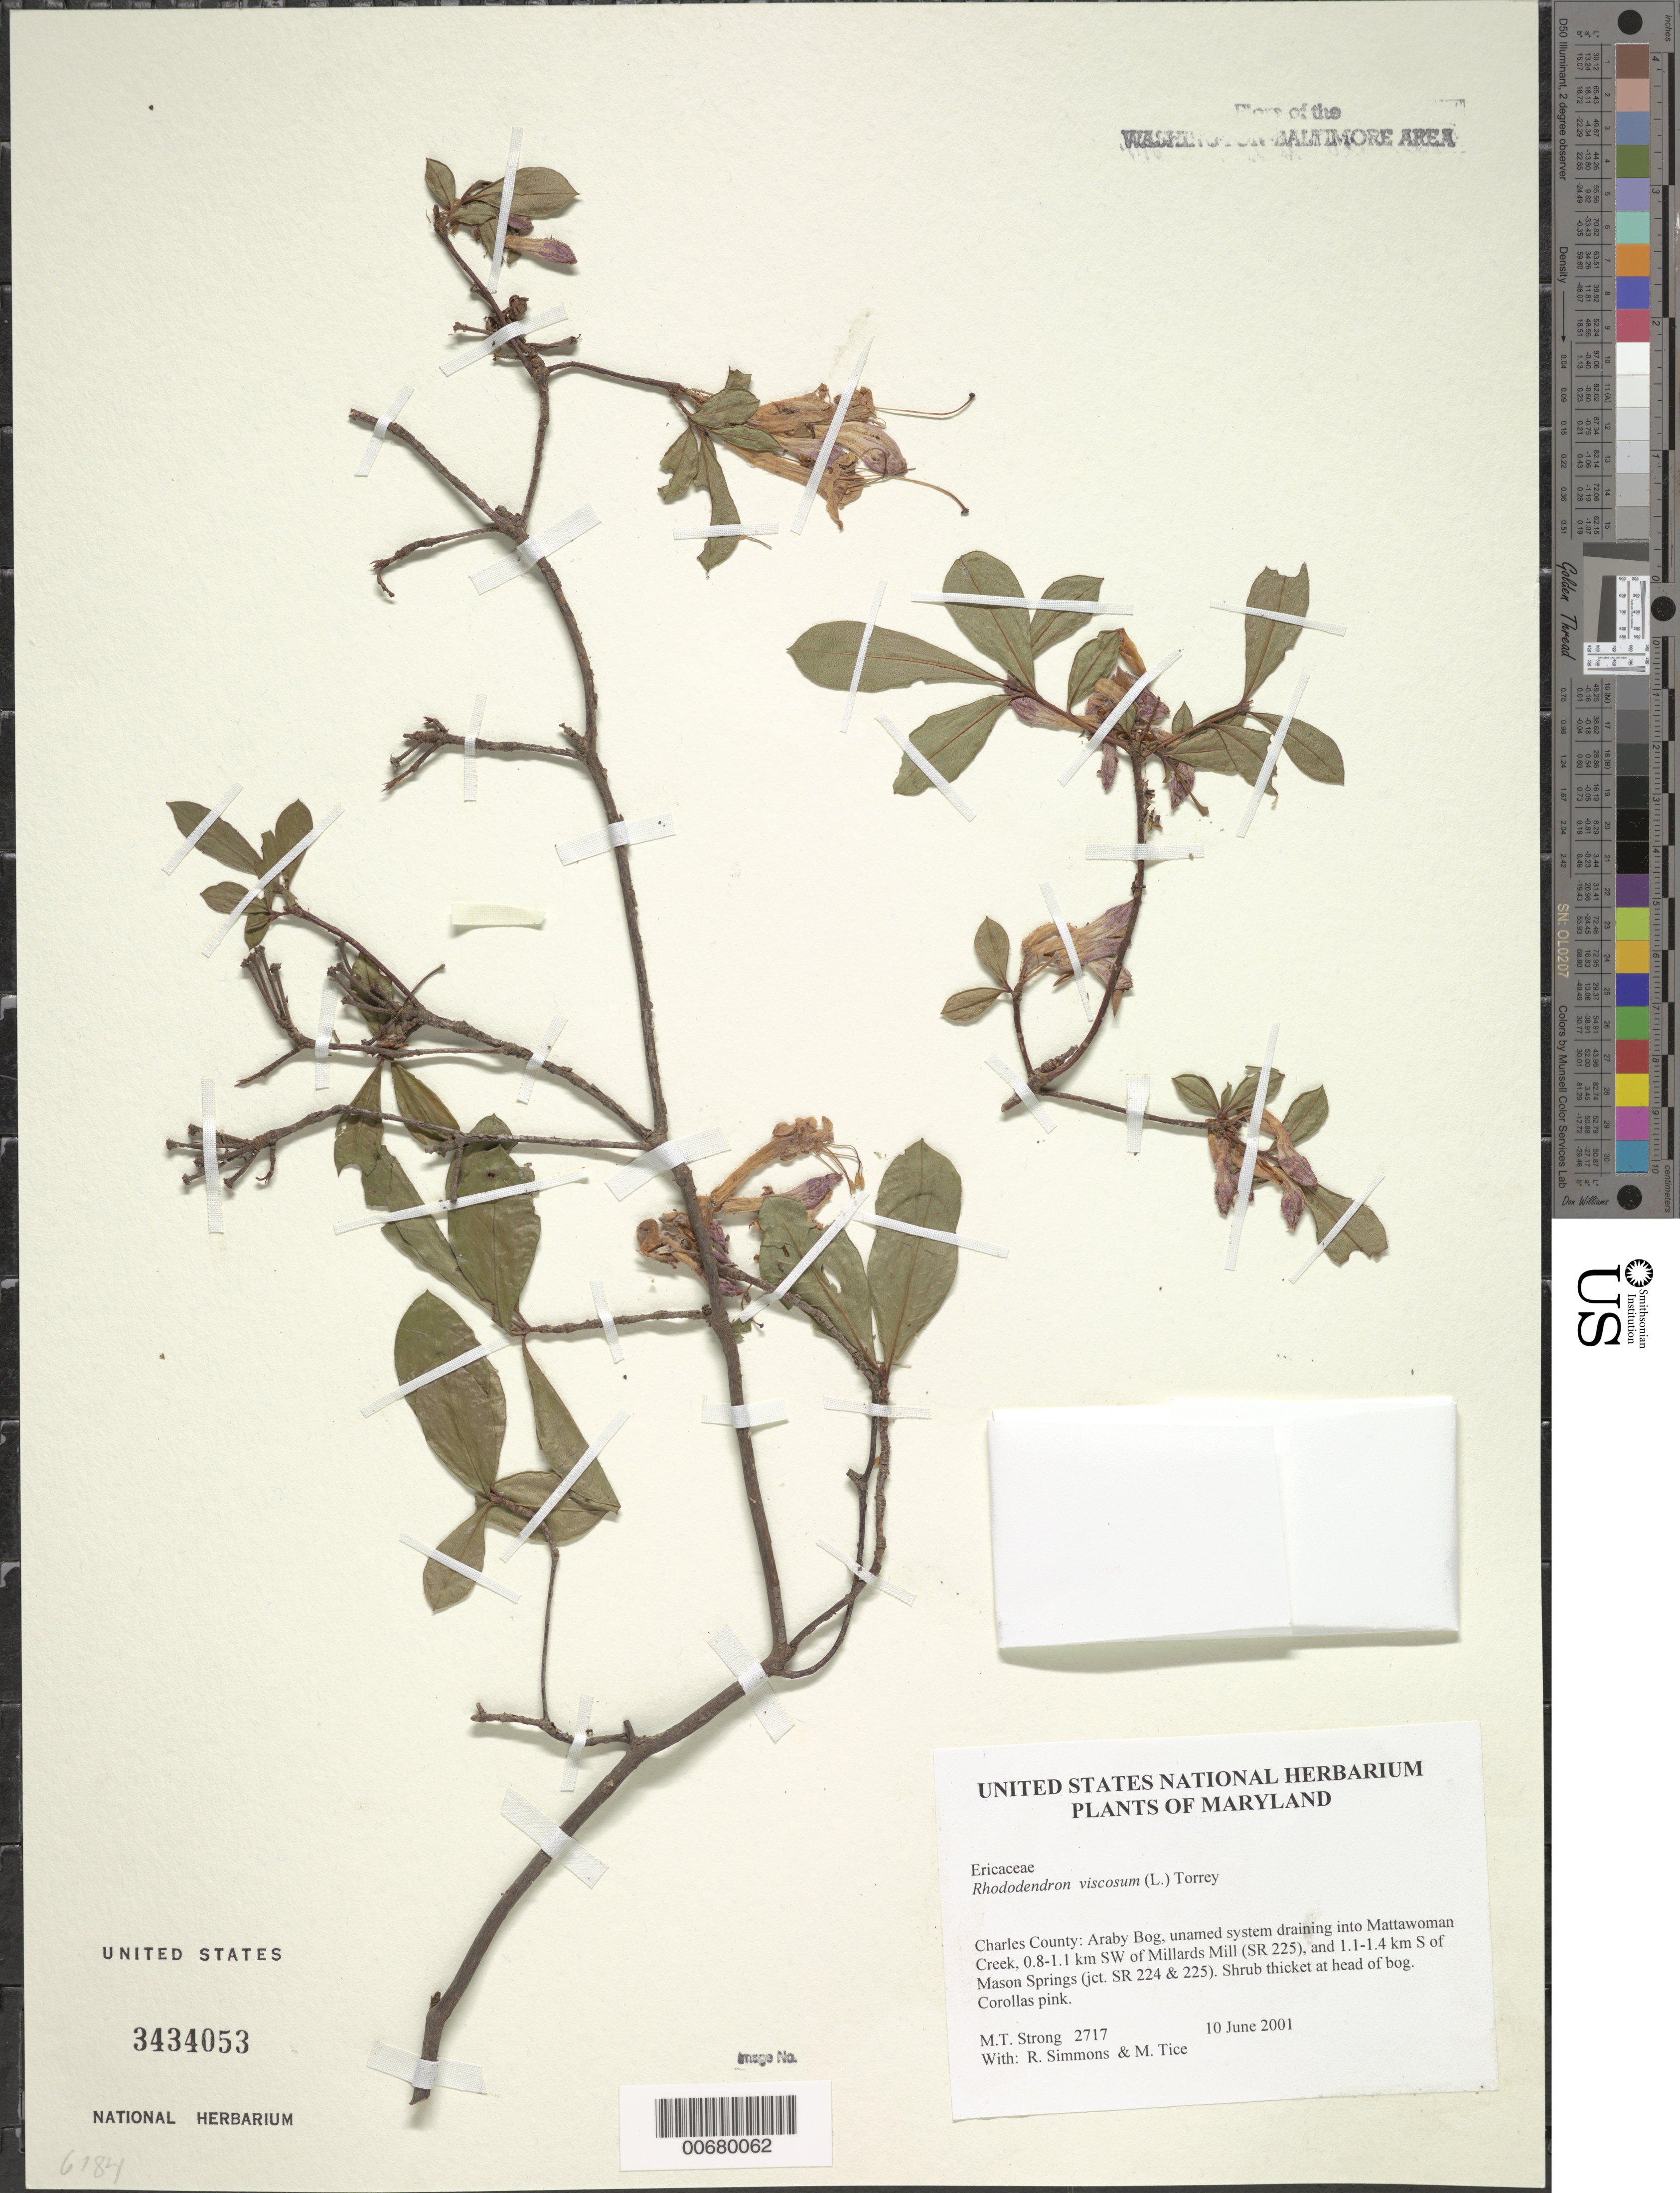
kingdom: Plantae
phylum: Tracheophyta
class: Magnoliopsida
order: Ericales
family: Ericaceae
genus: Rhododendron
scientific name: Rhododendron viscosum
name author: (L.) Torr.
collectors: M. T. Strong, R. Simmons & M. Tice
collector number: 2717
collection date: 2001-06-10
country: United States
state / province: Maryland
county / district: Charles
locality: Charles County: Araby Bog, unamed system draining into Mattawoman Creek, 0.8-1.1 km SW of Millards Mill (SR 225), and 1.1-1.4 km S of Mason Springs (jct. SR 224 & 225).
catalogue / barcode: US 3434053